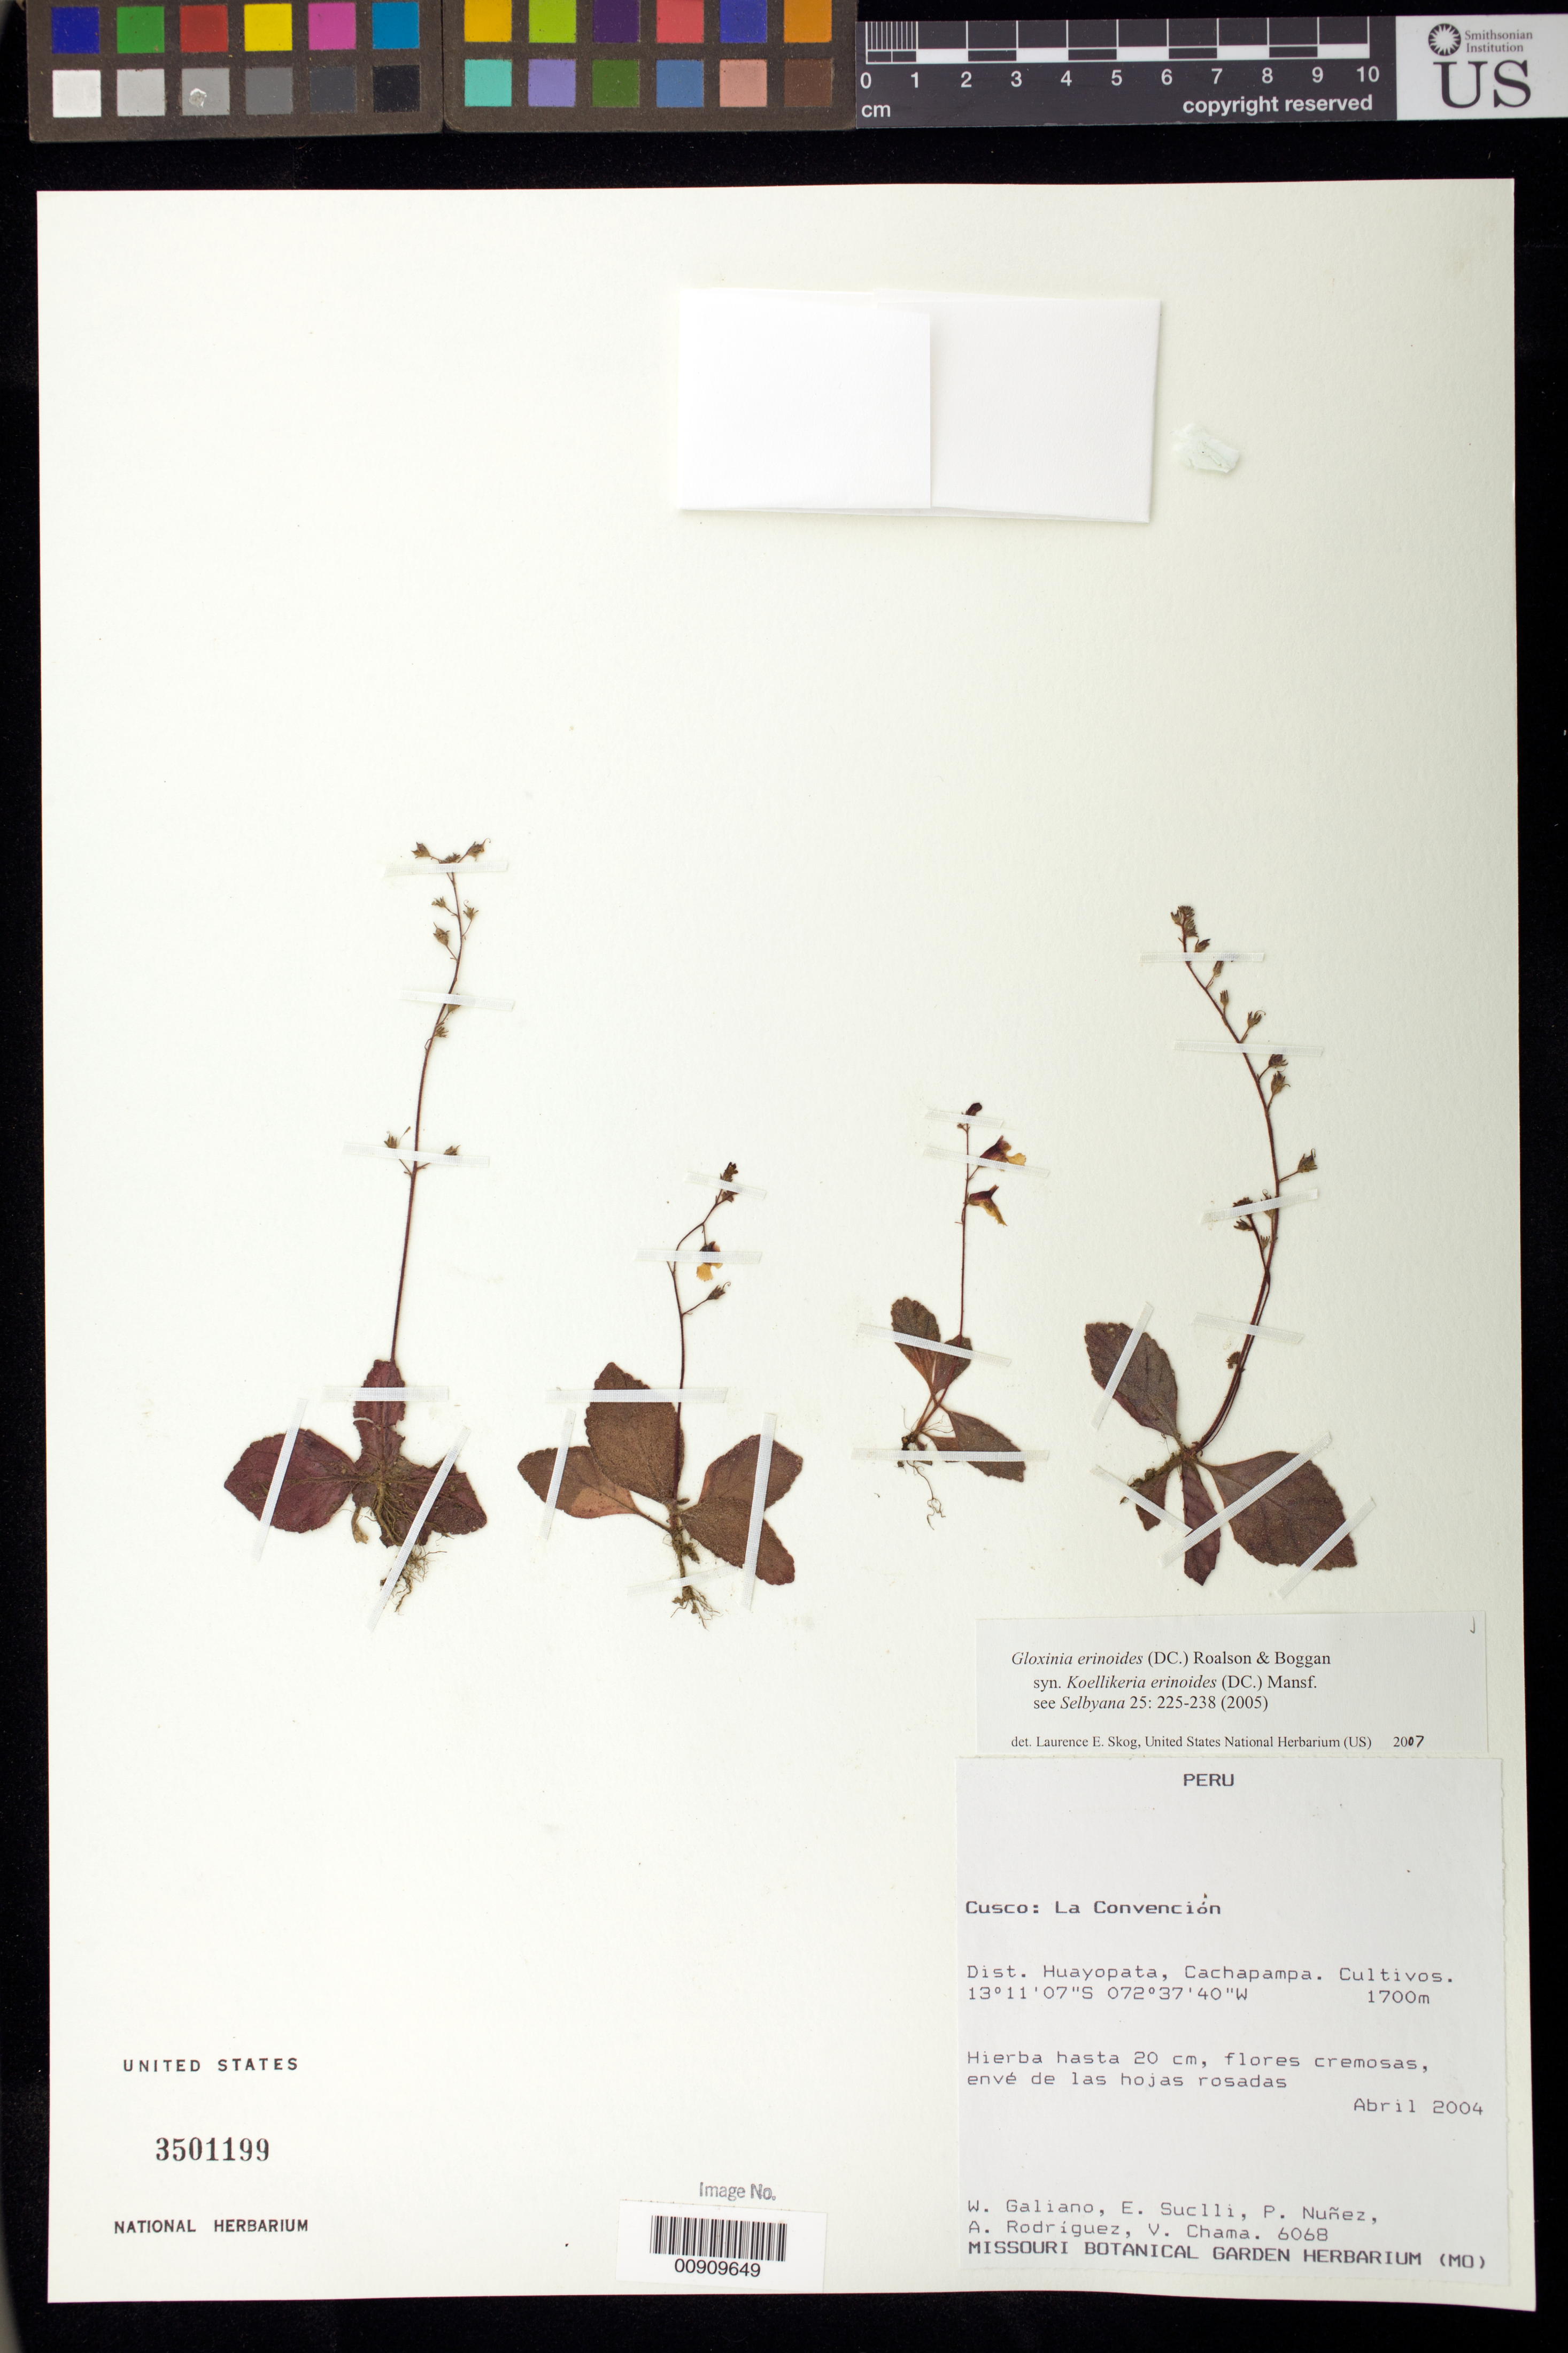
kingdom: Plantae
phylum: Tracheophyta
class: Magnoliopsida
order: Lamiales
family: Gesneriaceae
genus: Gloxinia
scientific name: Gloxinia erinoides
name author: (DC.) Roalson & Boggan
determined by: Skog, Laurence E.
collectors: W. Galiano & et al.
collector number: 6068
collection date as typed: Apr 2004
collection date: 2004-04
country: Peru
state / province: Cusco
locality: Cusco: La Convención. Dist. Huayopata, Cachapampa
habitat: Cultivos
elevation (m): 1700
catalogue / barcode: US 3501199